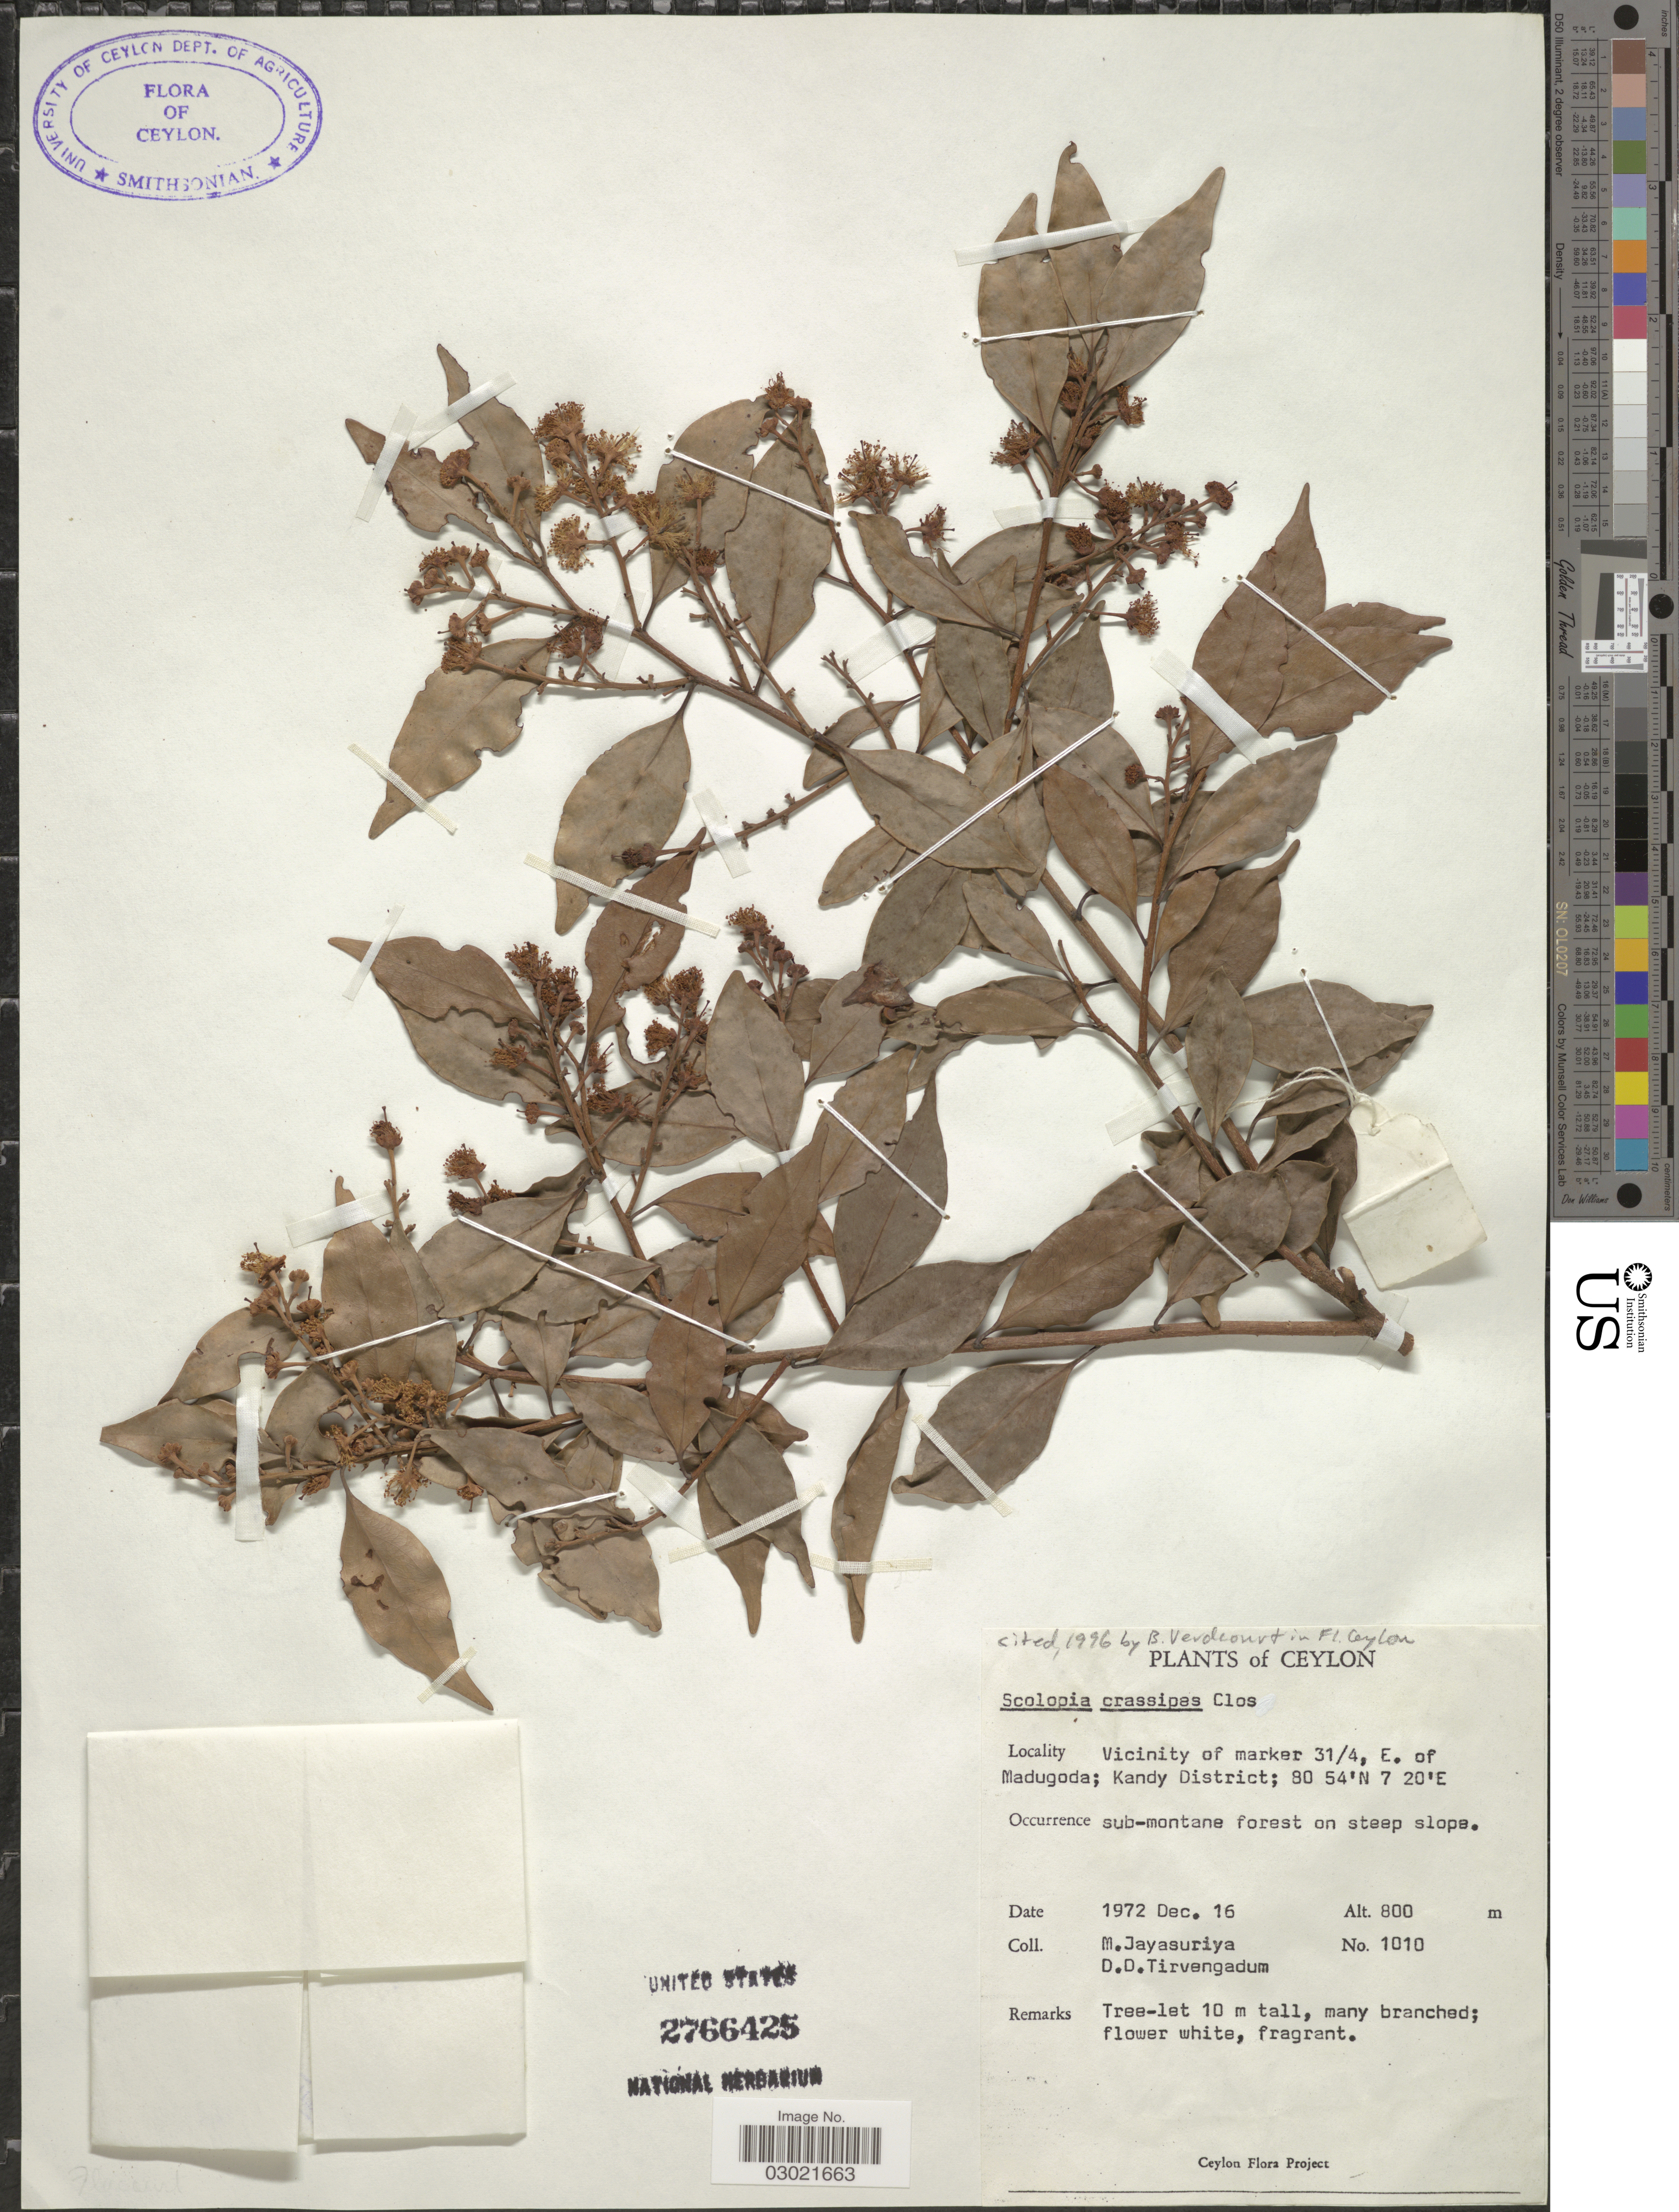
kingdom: Plantae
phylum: Tracheophyta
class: Magnoliopsida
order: Malpighiales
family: Salicaceae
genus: Scolopia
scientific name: Scolopia crassipes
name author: Clos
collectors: M. Jayasuriya & D. Tirvengadum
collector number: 1010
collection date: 1972-12-16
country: Sri Lanka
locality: Ceylon. Vicinity of marker 31/4, E. of Madugoda; Kandy District.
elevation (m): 800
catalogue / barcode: US 2766425